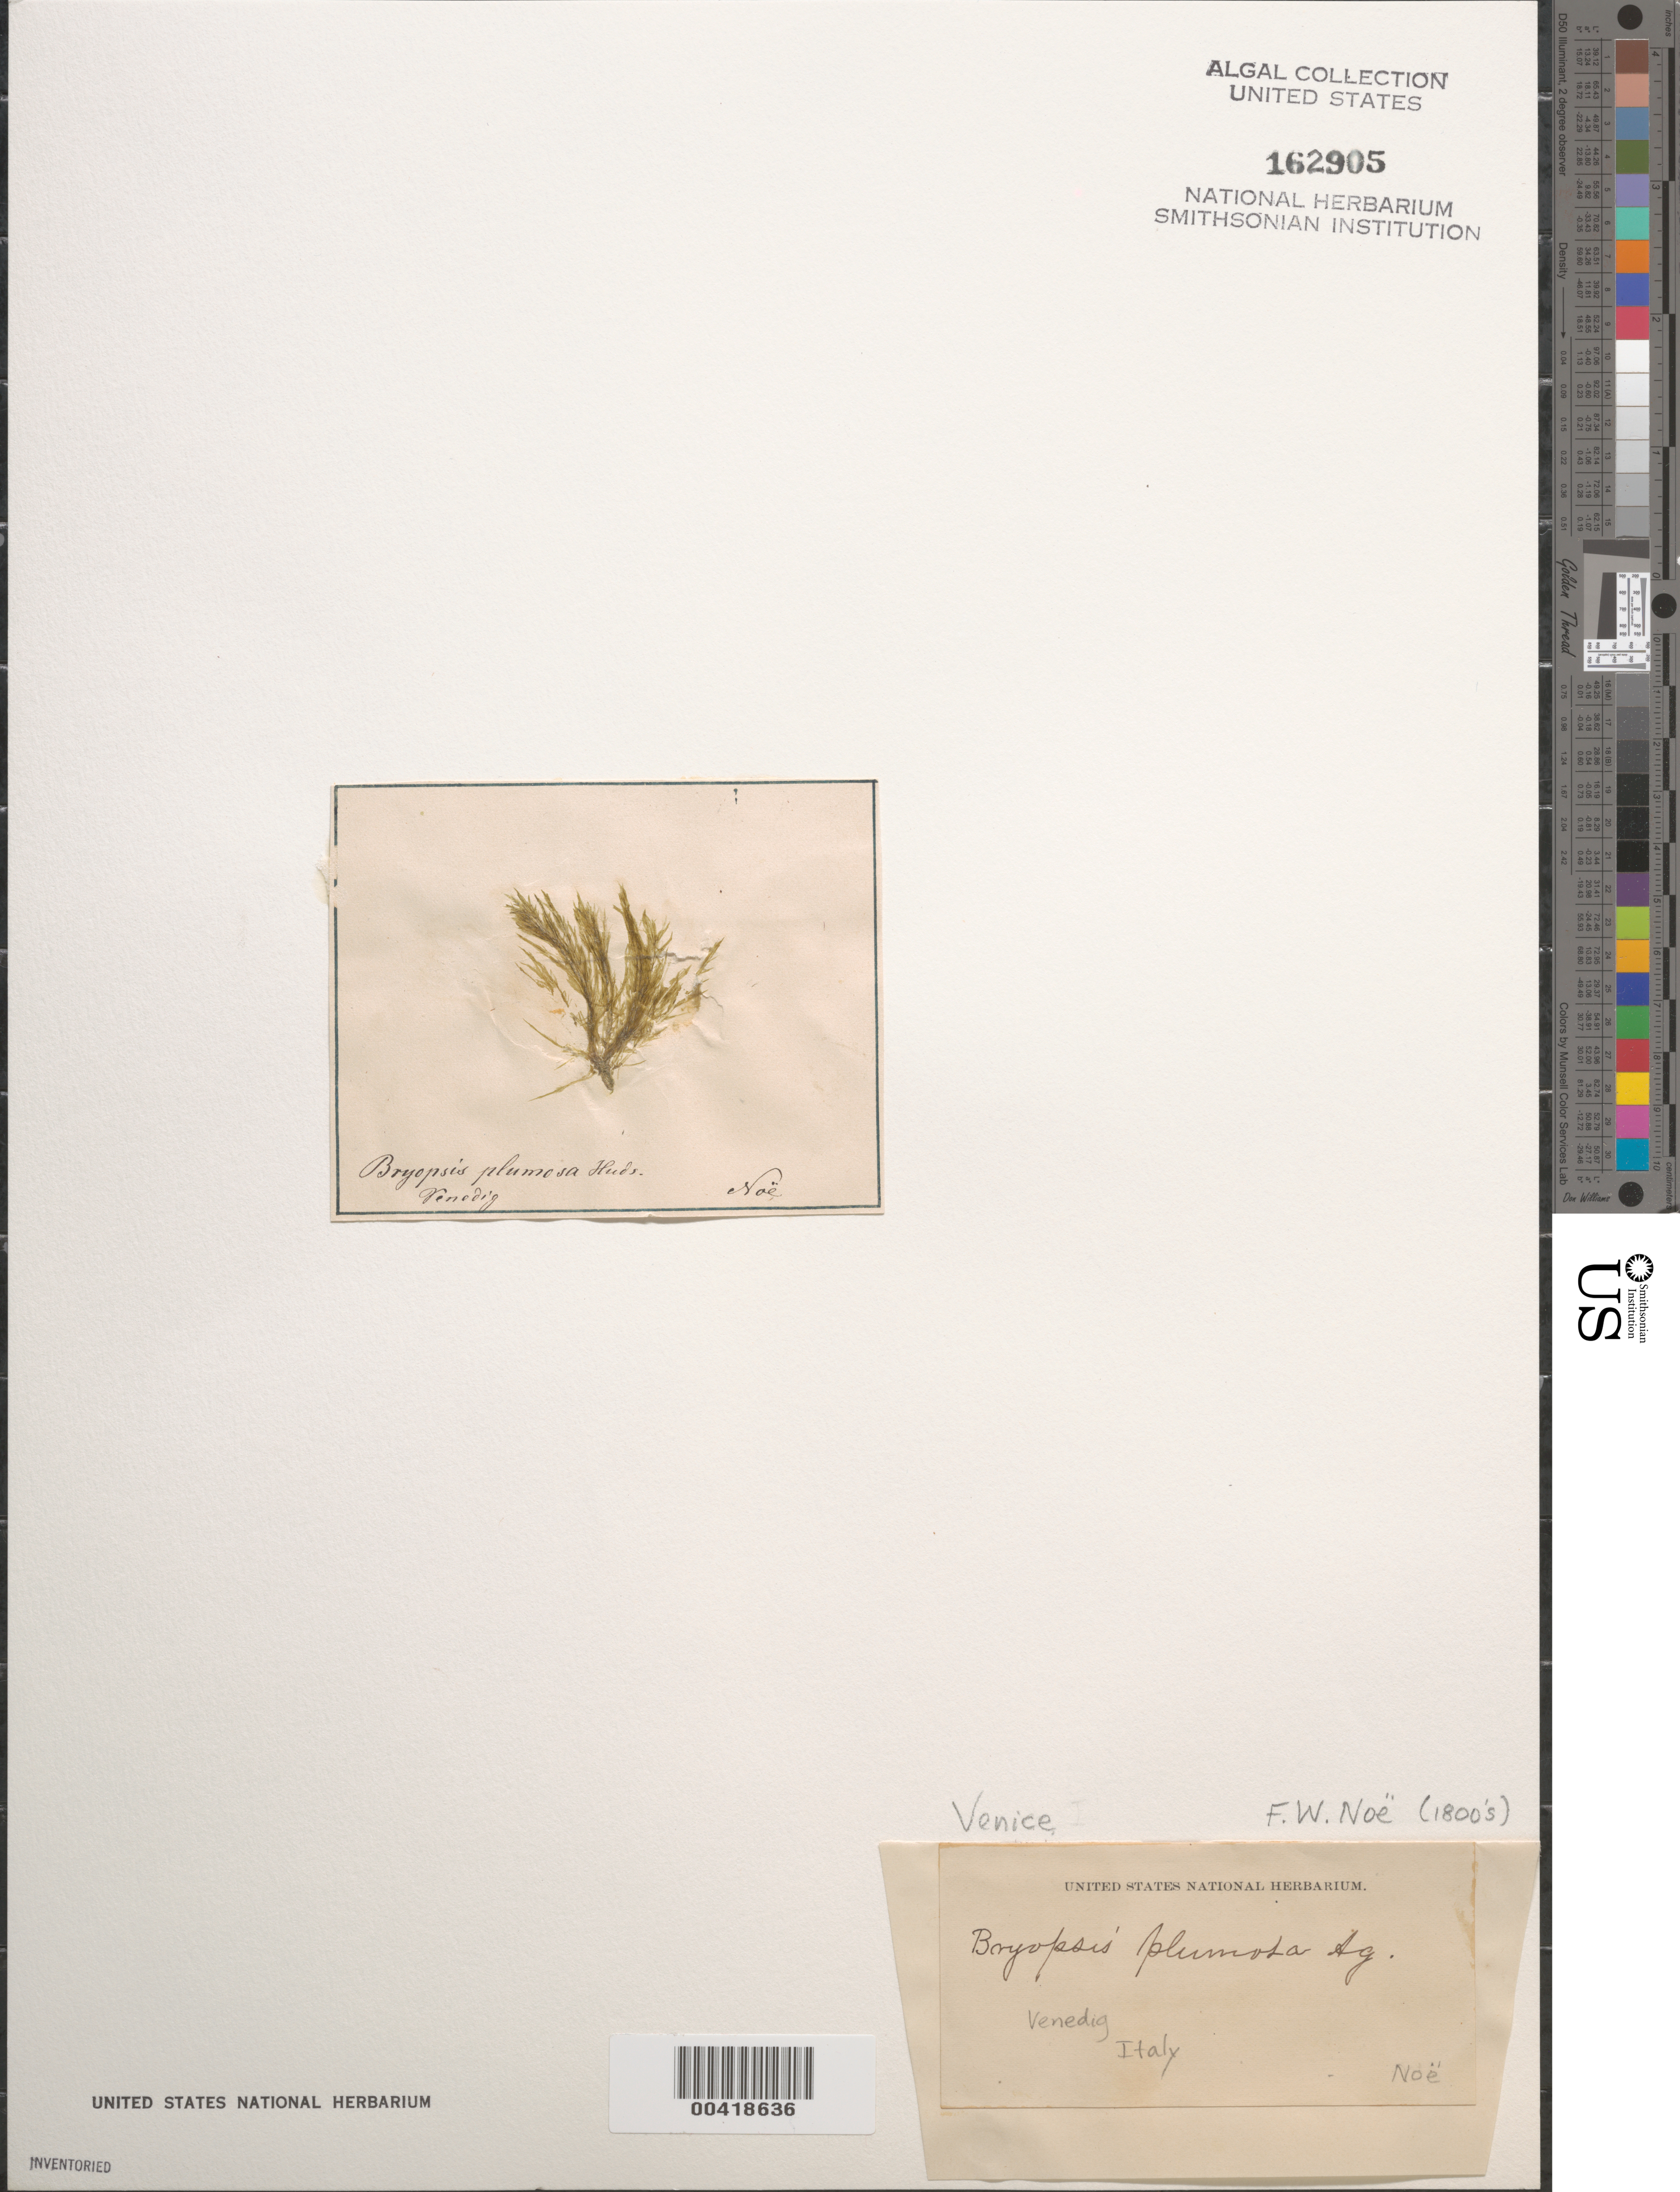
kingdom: Plantae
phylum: Chlorophyta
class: Ulvophyceae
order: Bryopsidales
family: Bryopsidaceae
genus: Bryopsis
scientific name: Bryopsis plumosa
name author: (Huds.) C. Agardh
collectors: F. W. Noë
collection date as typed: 18--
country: Italy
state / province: Veneto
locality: Venice (venedig)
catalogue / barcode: US 162905